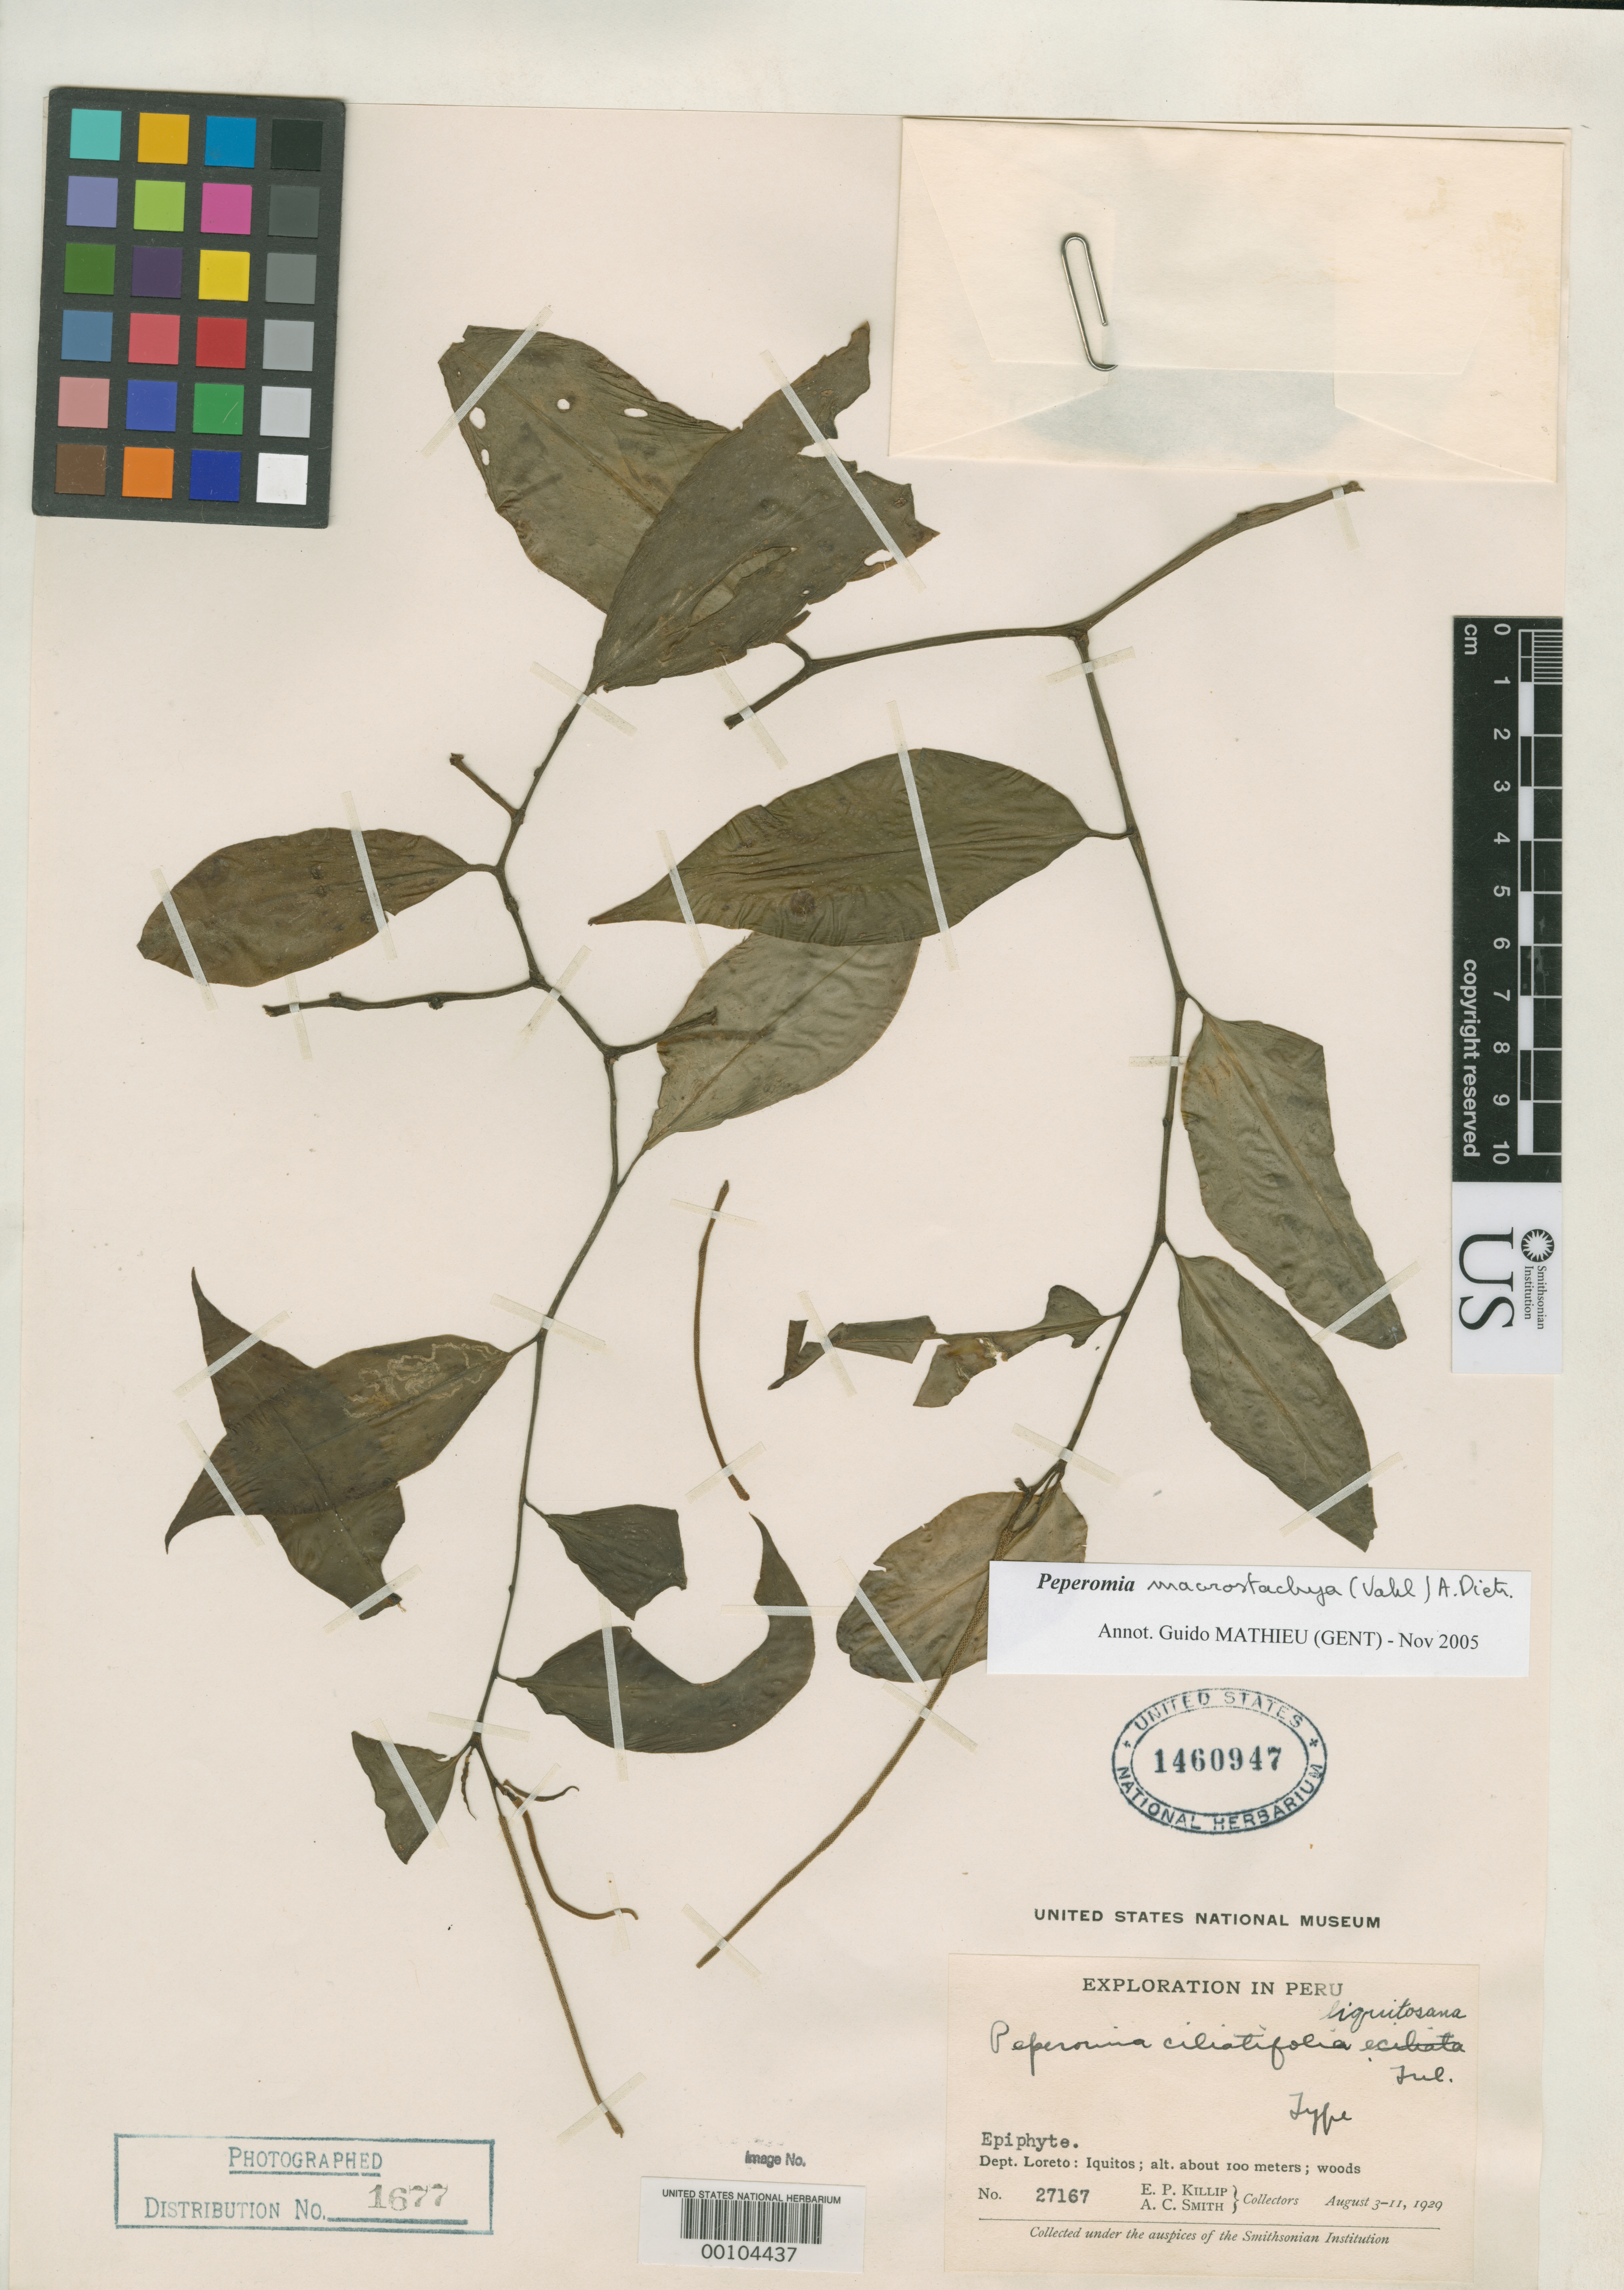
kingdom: Plantae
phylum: Tracheophyta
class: Magnoliopsida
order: Piperales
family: Piperaceae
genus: Peperomia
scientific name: Peperomia ciliatifolia var. iquitosana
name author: Trel. in J.F. Macbr.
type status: Holotype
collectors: E. P. Killip & A. C. Smith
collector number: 27167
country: Peru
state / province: Loreto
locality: Iquitos.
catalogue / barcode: US 1460947